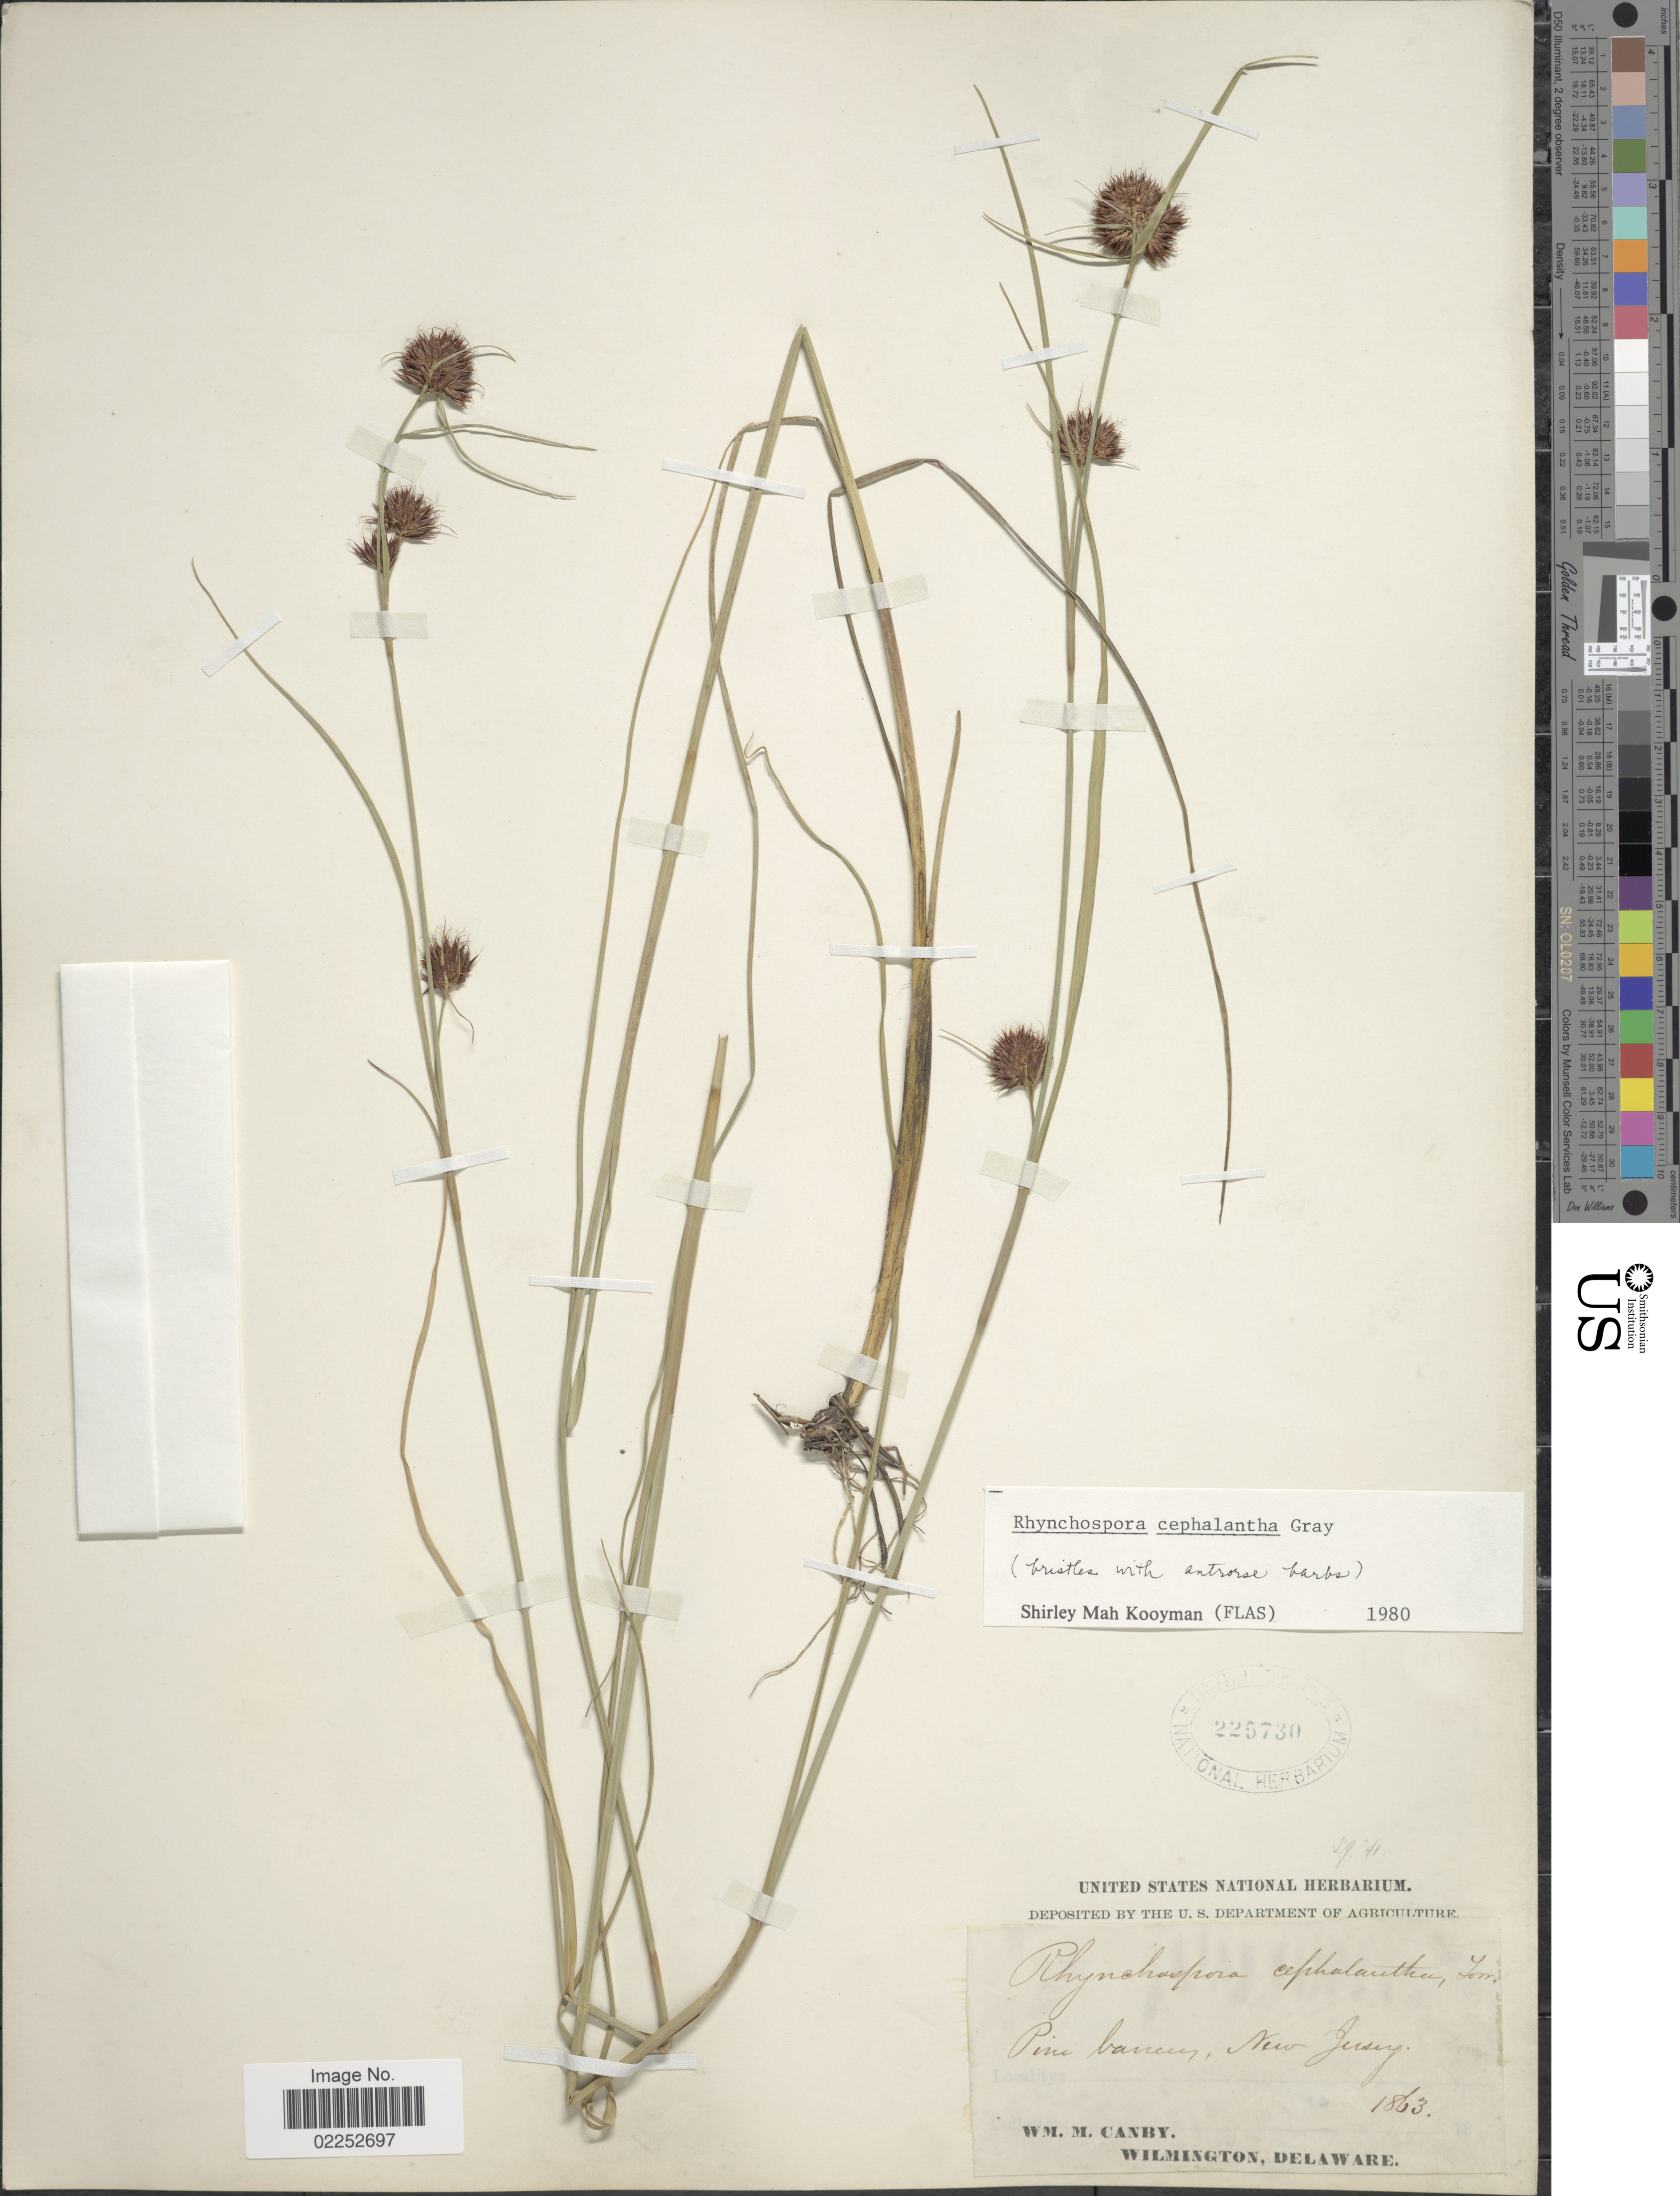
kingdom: Plantae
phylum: Tracheophyta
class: Liliopsida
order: Poales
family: Cyperaceae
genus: Rhynchospora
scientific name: Rhynchospora cephalantha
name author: A. Gray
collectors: W. M. Canby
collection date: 1863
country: United States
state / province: New Jersey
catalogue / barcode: US 225730